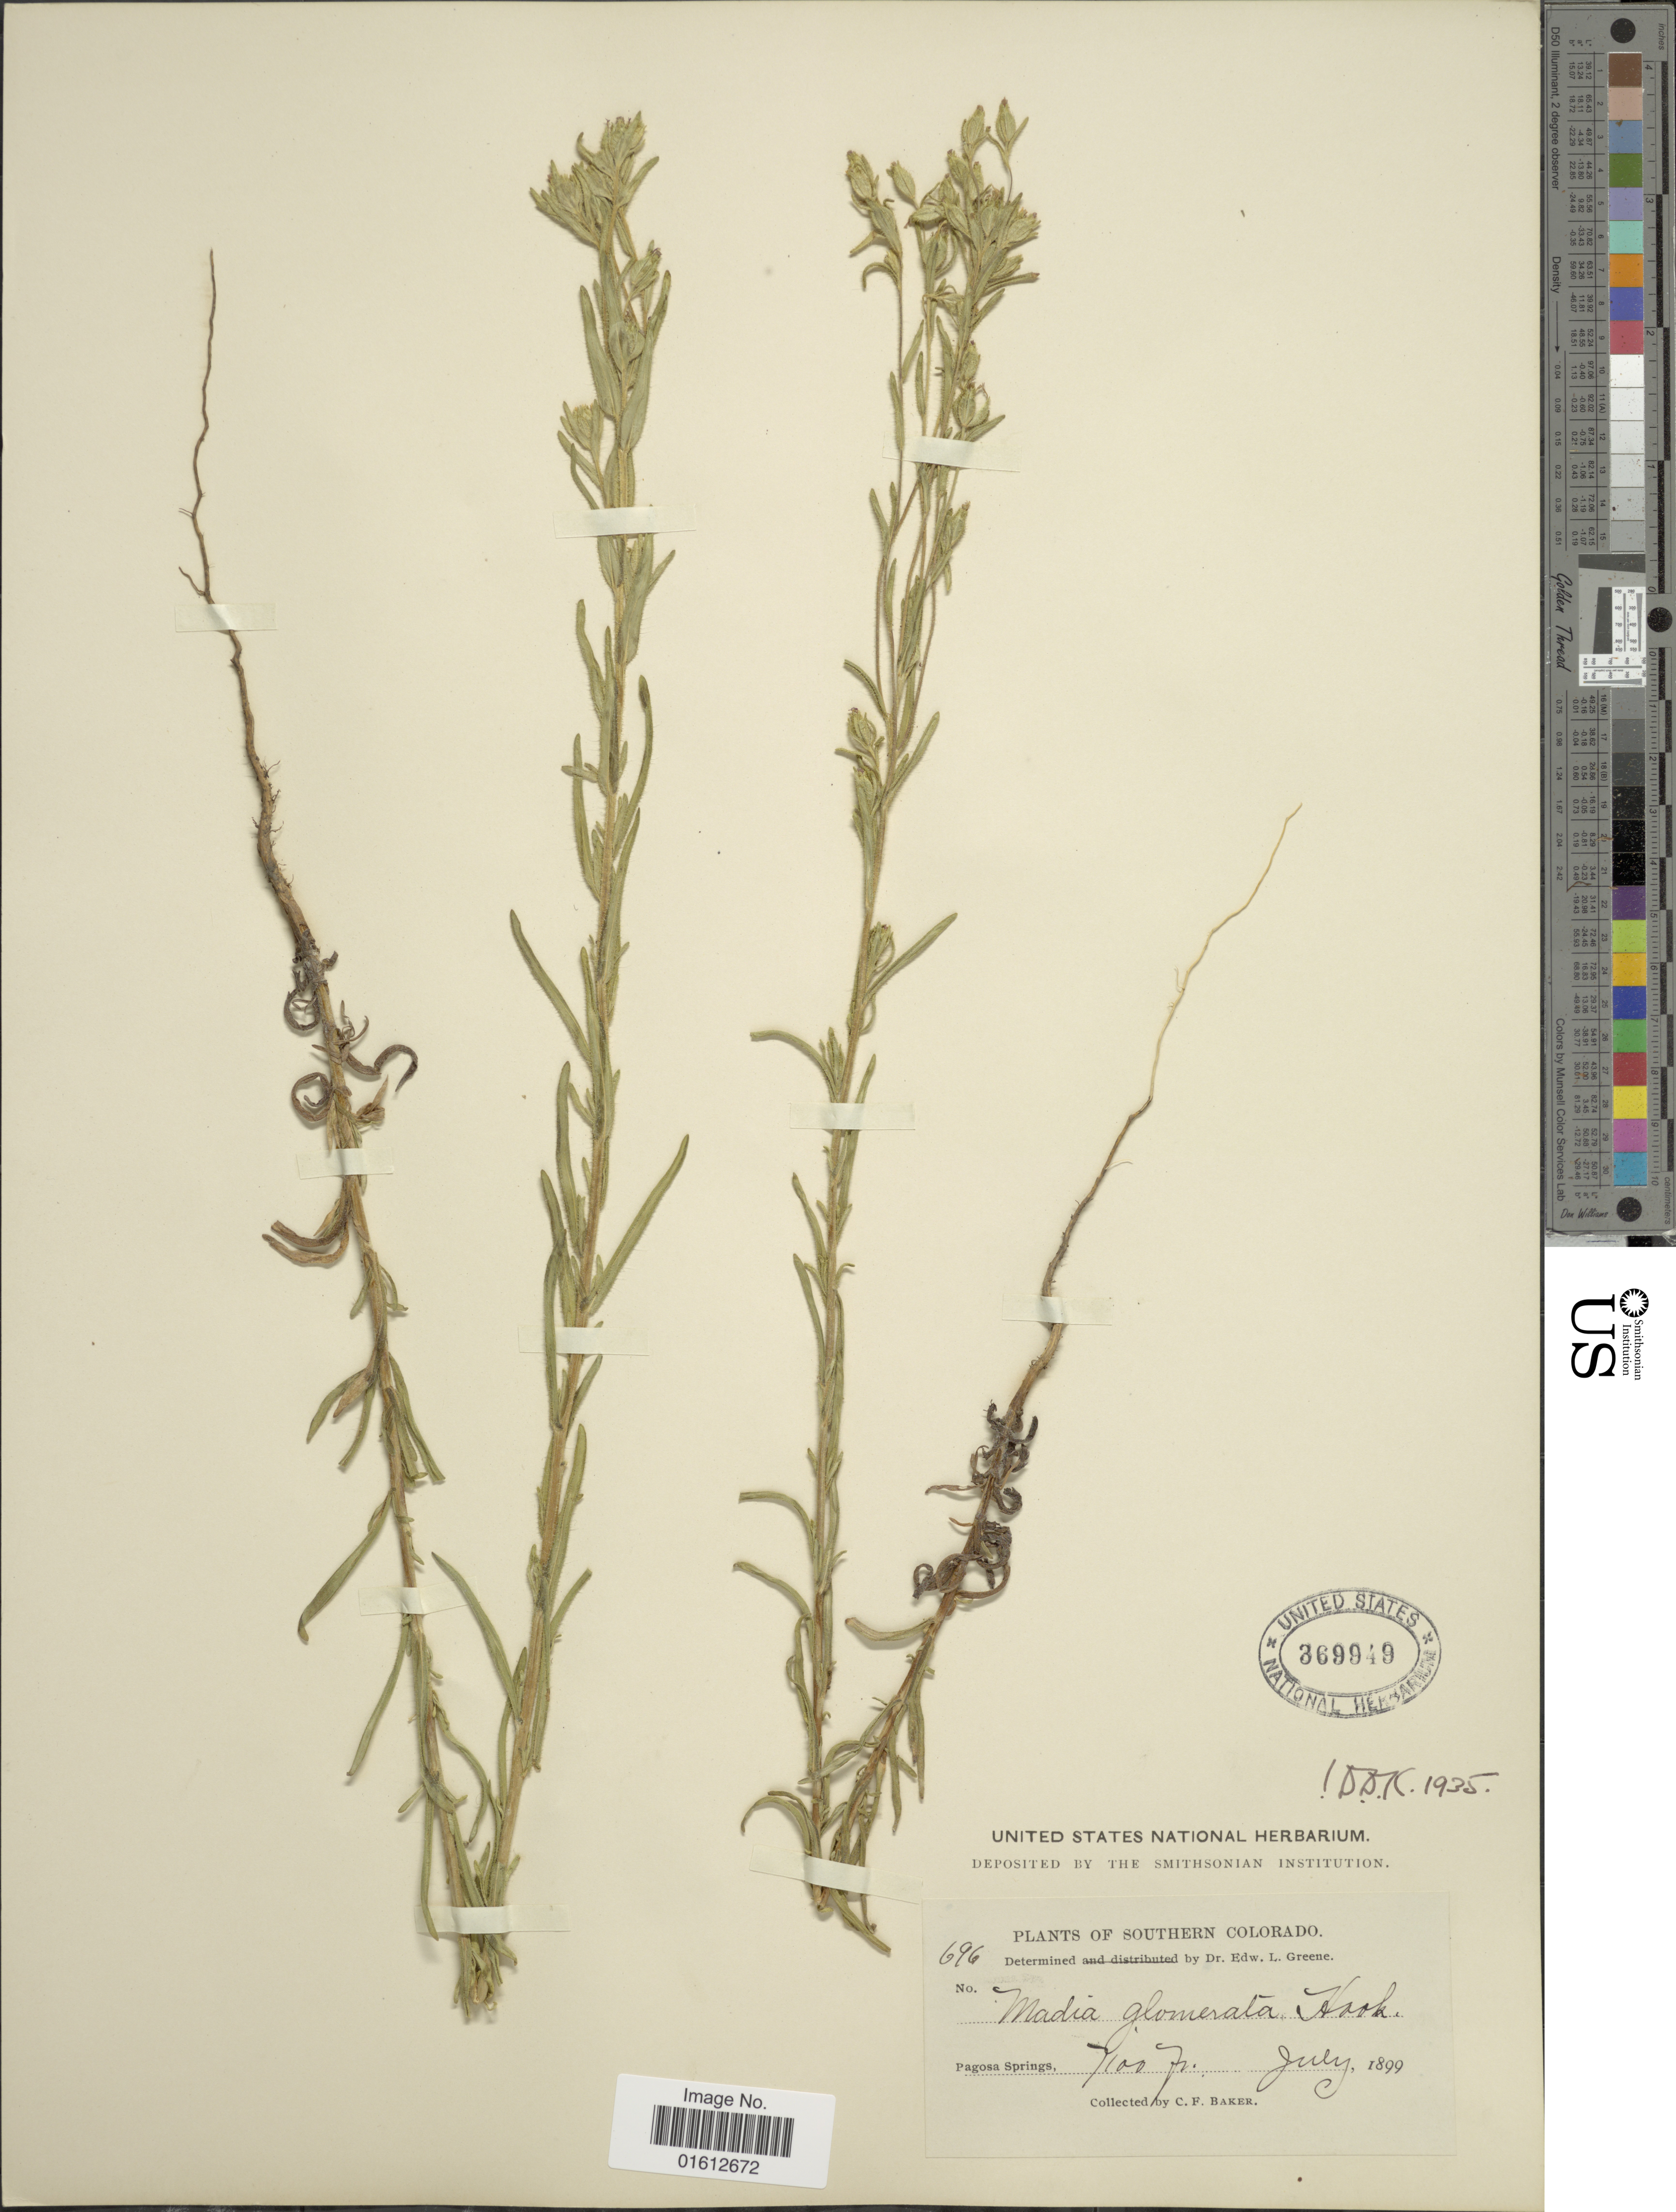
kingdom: Plantae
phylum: Tracheophyta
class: Magnoliopsida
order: Asterales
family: Asteraceae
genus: Madia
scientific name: Madia glomerata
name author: Hook.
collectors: C. F. Baker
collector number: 696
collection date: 1899-07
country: United States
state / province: Colorado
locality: Southern Colorado. Pagosa Springs.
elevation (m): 2164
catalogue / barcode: US 369949